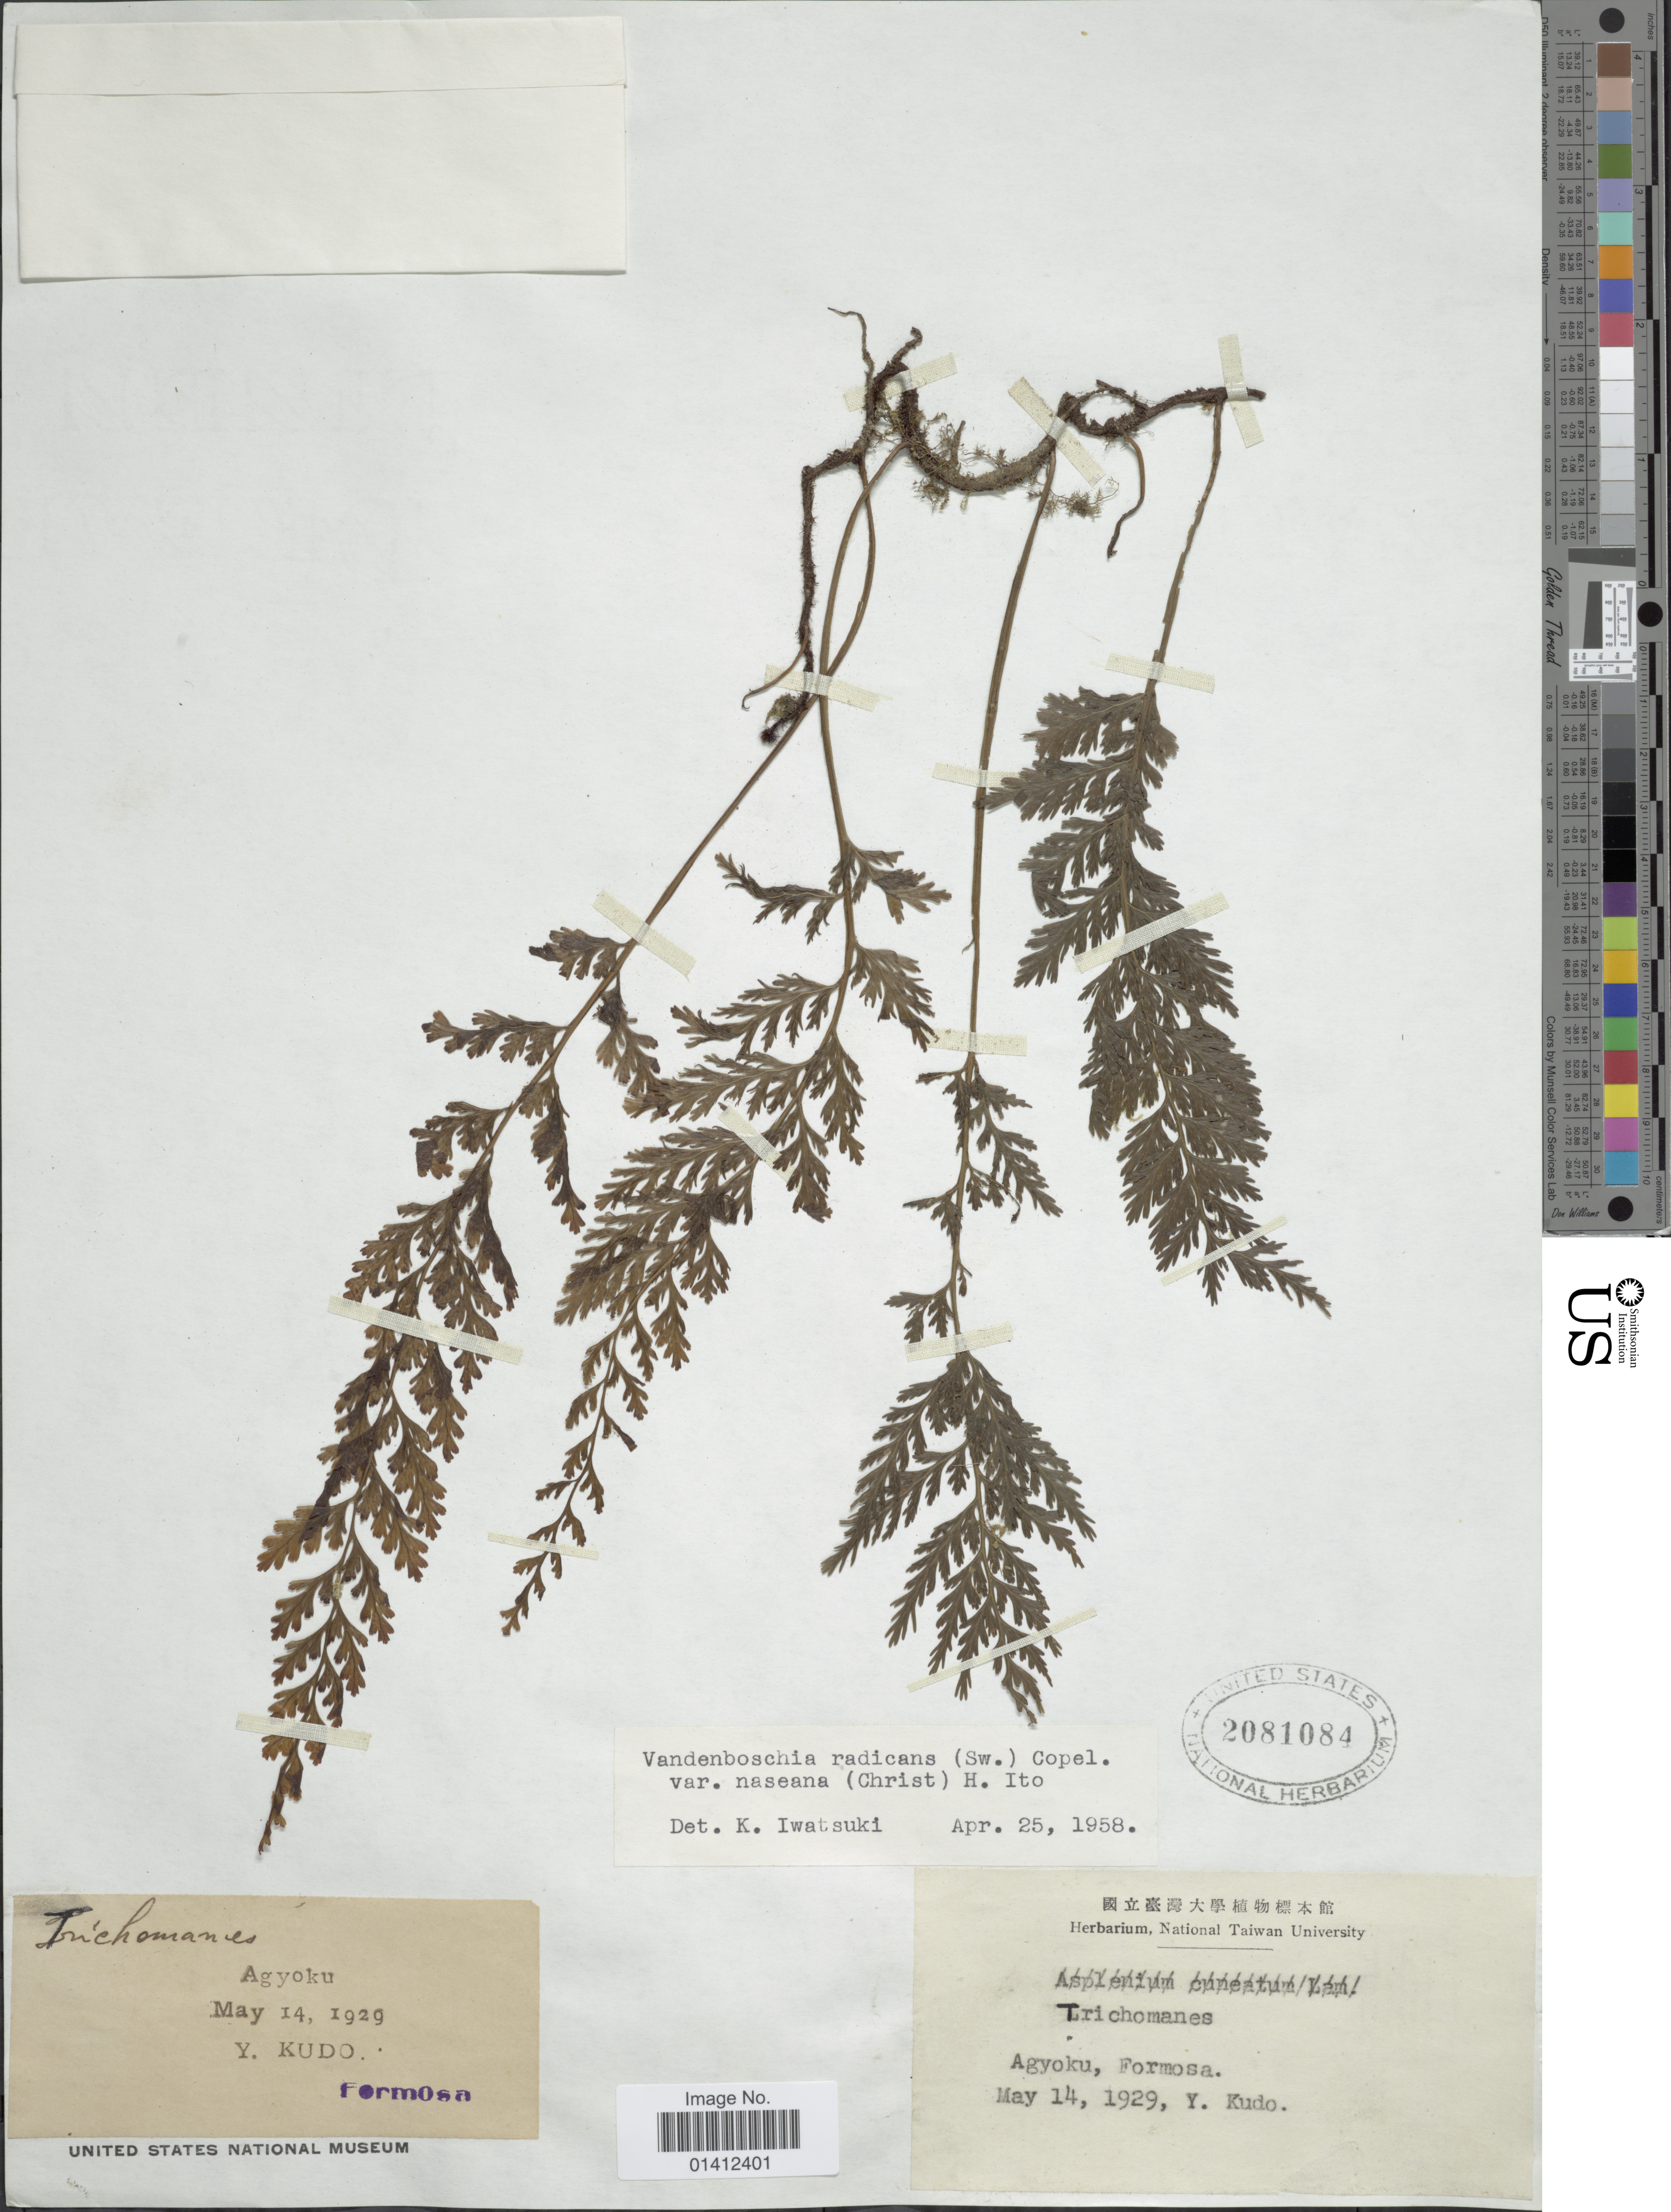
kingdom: Plantae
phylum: Tracheophyta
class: Polypodiopsida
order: Hymenophyllales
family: Hymenophyllaceae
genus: Vandenboschia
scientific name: Vandenboschia radicans var. naseana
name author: (Christ) H. Itô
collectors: Y. Kudô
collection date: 1929-05-14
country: Taiwan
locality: Agyoku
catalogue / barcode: US 2081084